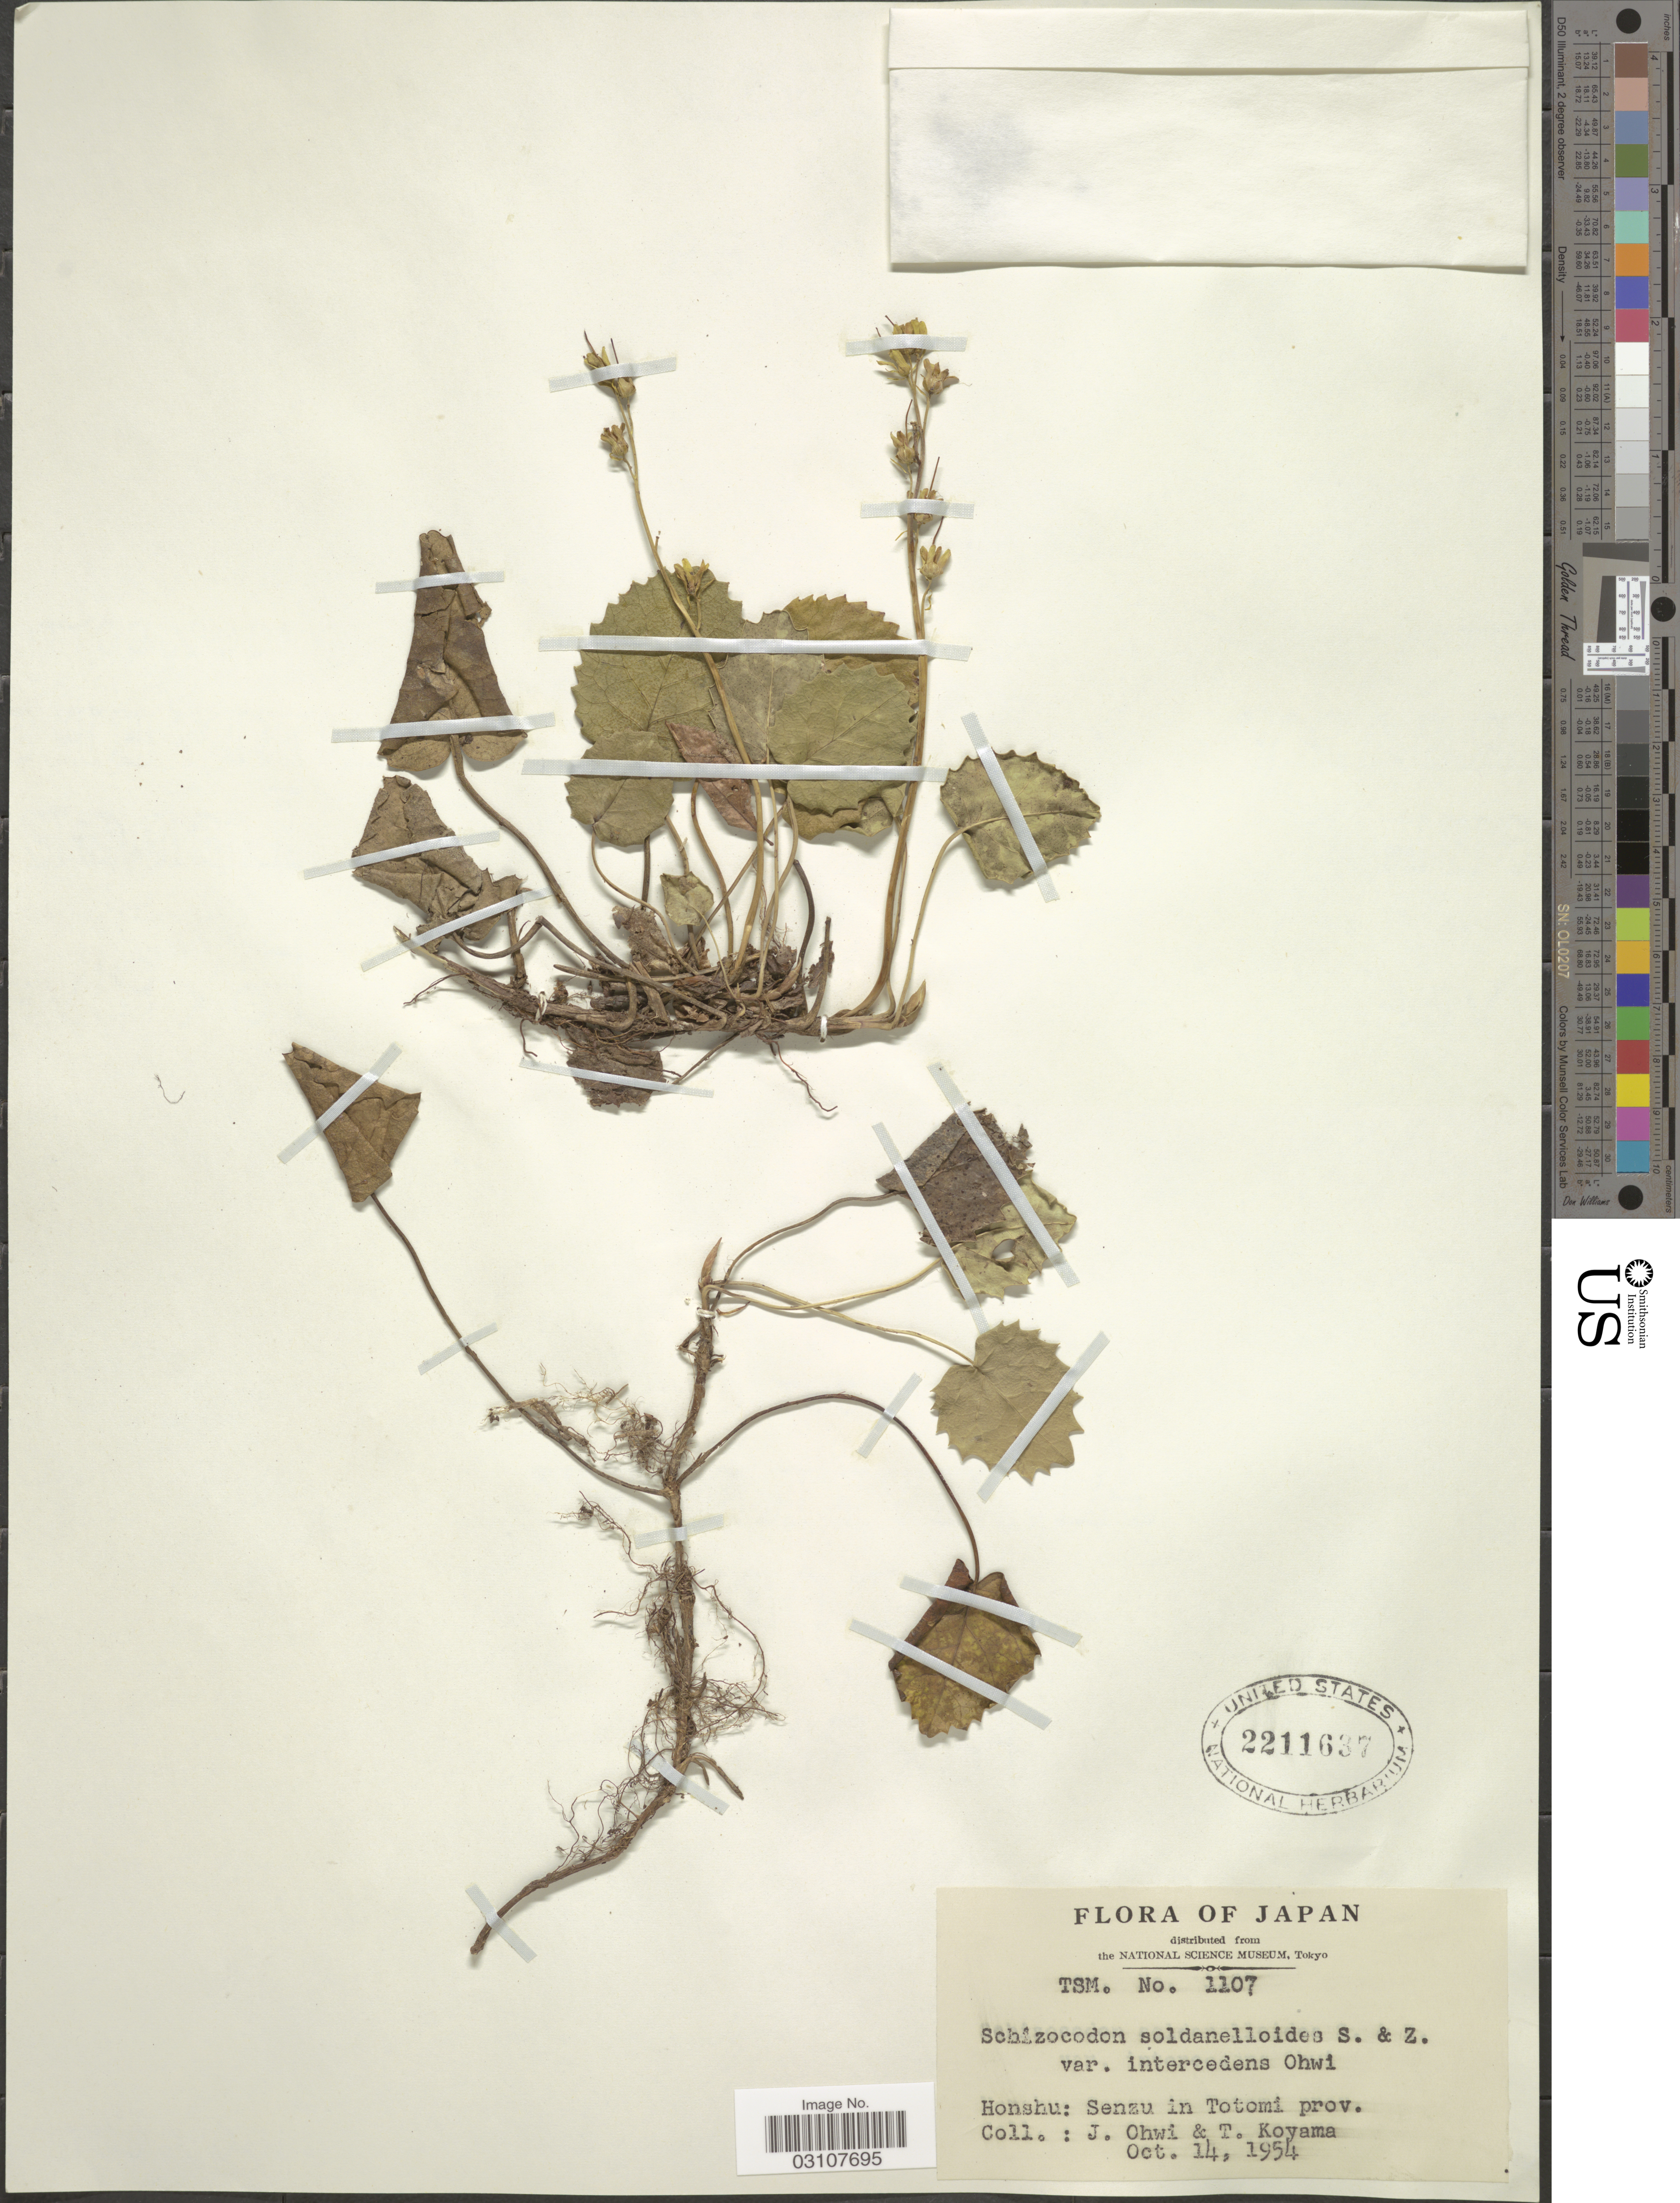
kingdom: Plantae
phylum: Tracheophyta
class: Magnoliopsida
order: Ericales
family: Diapensiaceae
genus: Shortia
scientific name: Shortia soldanelloides var. intercedens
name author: Ohwi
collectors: J. Ohwi & T. Koyama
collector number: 1107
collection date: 1954-10-14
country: Japan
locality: Honshu: Senzu in Totomi prov.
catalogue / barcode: US 2211637